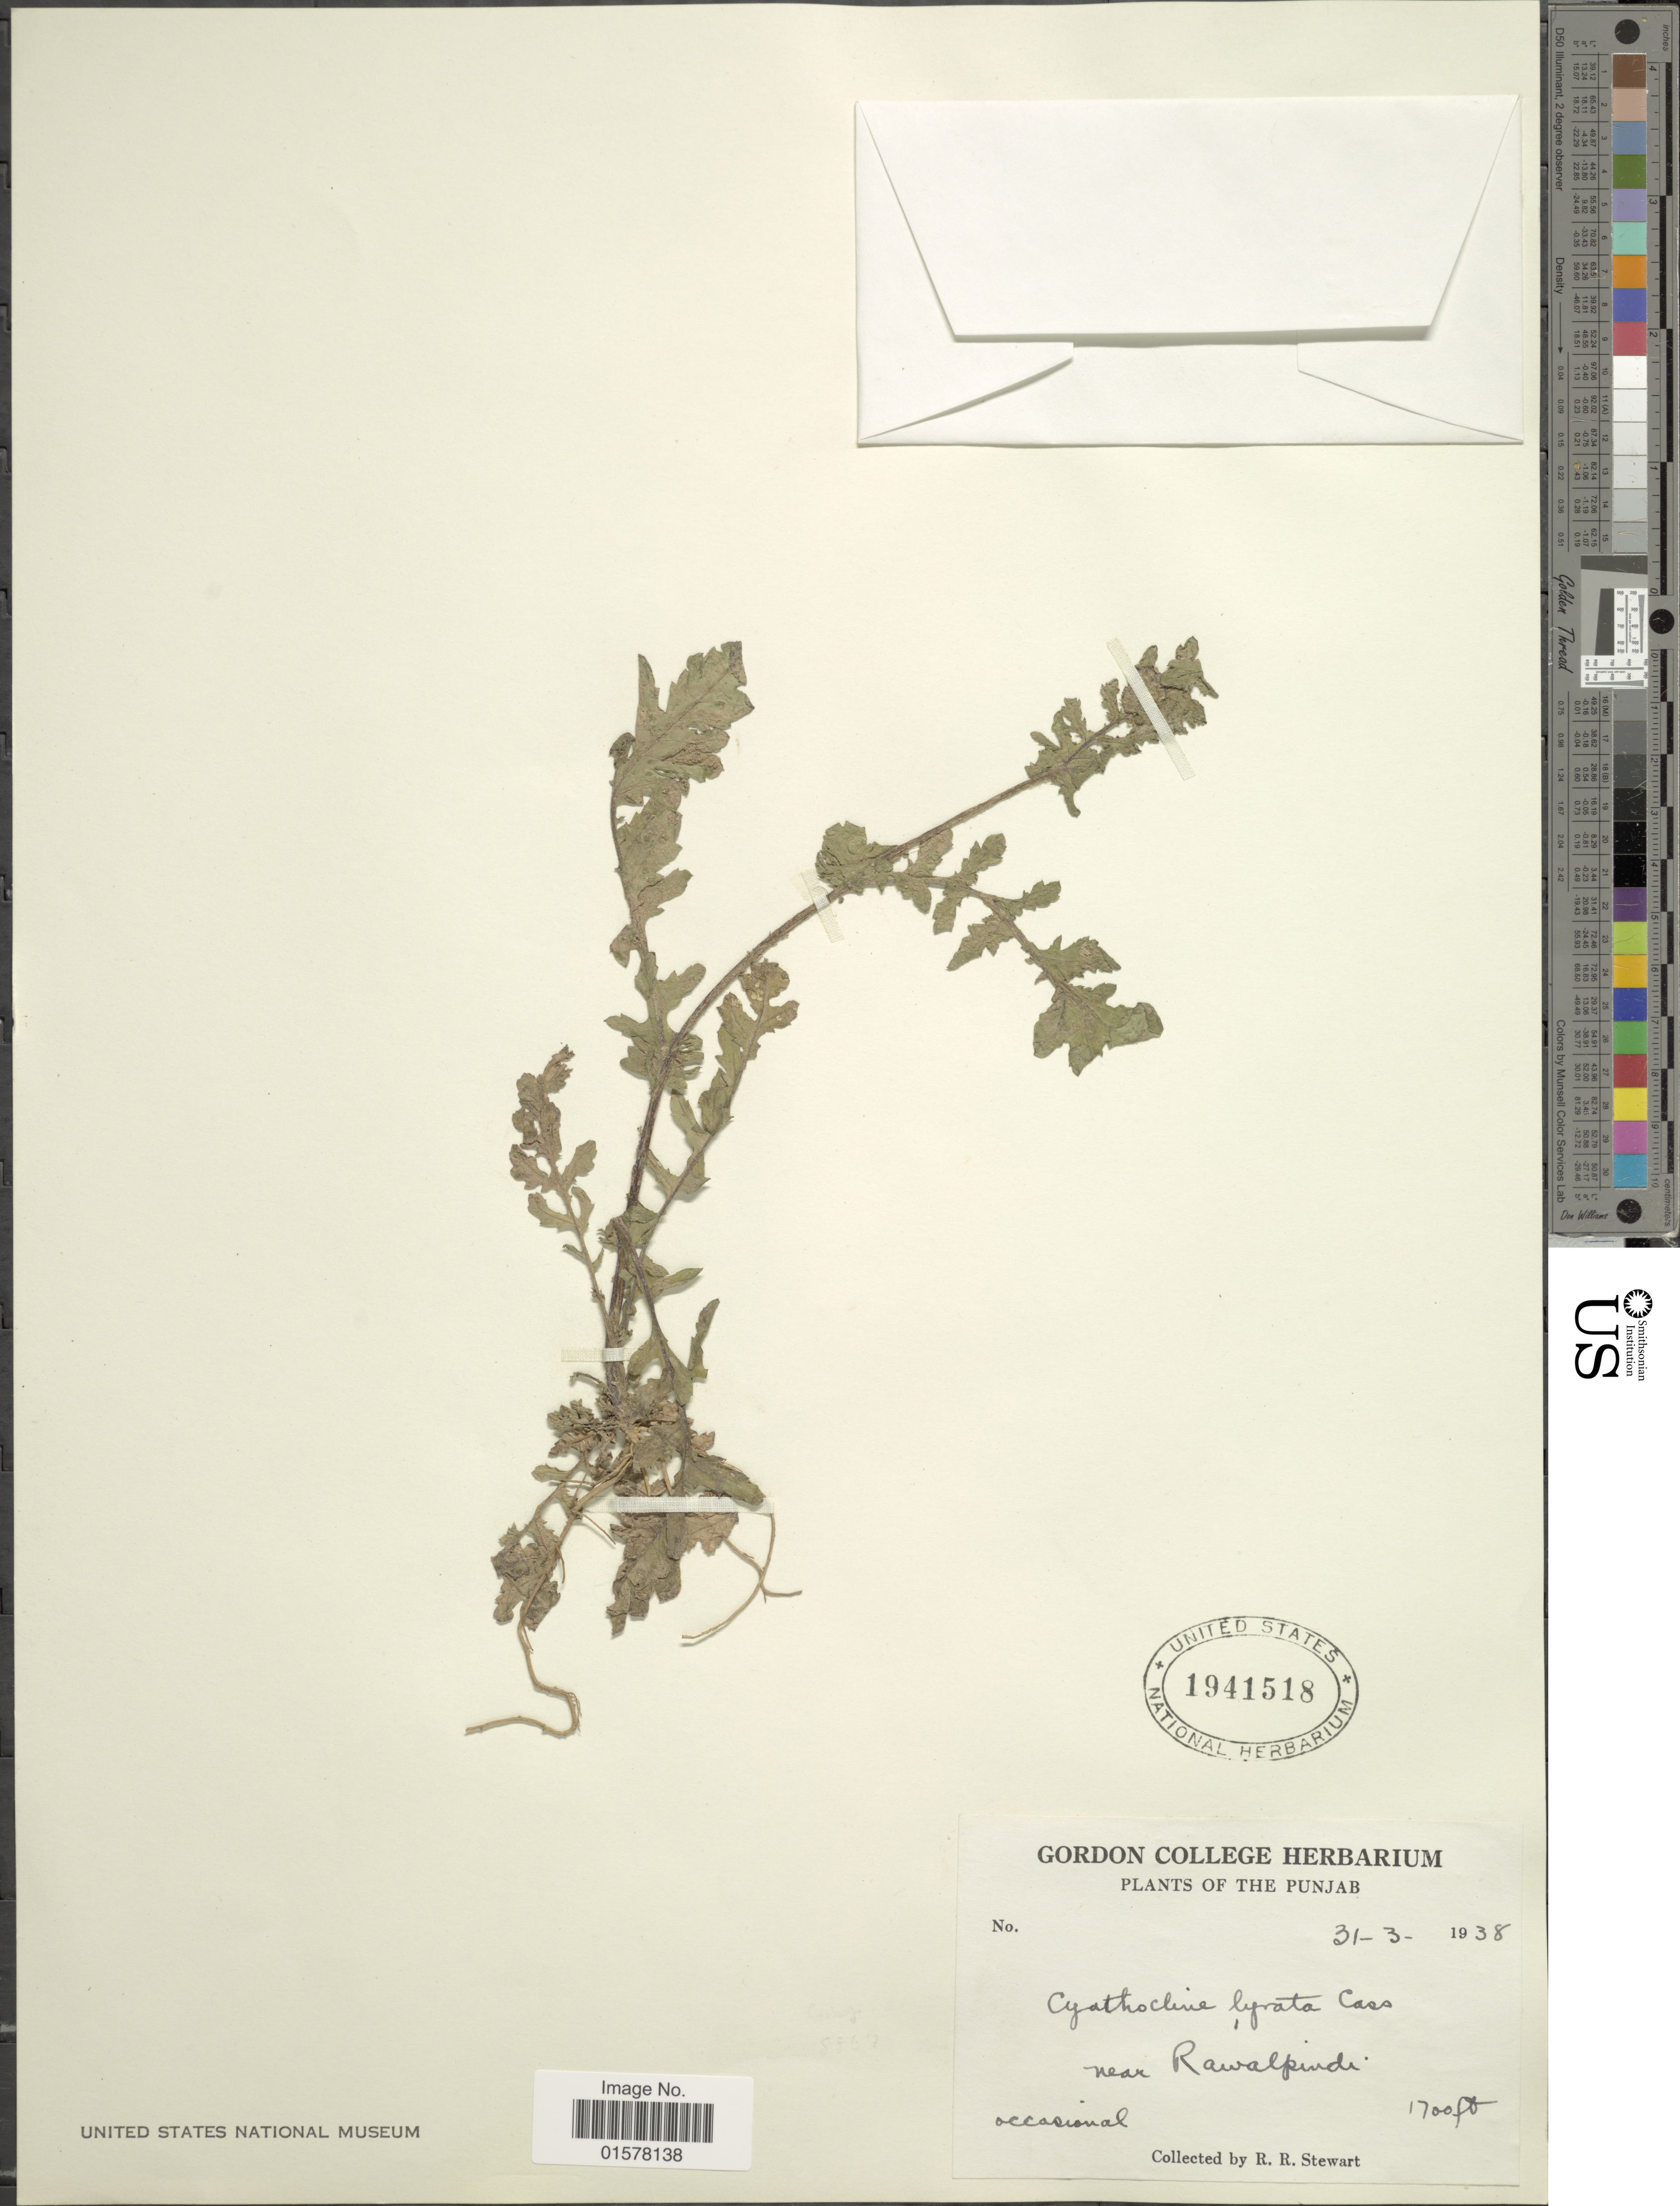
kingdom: Plantae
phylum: Tracheophyta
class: Magnoliopsida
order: Asterales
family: Asteraceae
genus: Cyathocline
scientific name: Cyathocline purpurea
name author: (Buch.-Ham. ex D. Don) Kuntze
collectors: R. R. Stewart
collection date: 1938-03-31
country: Pakistan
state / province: Punjab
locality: Punjab. Near Rawalpindi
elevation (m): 518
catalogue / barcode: US 1941518